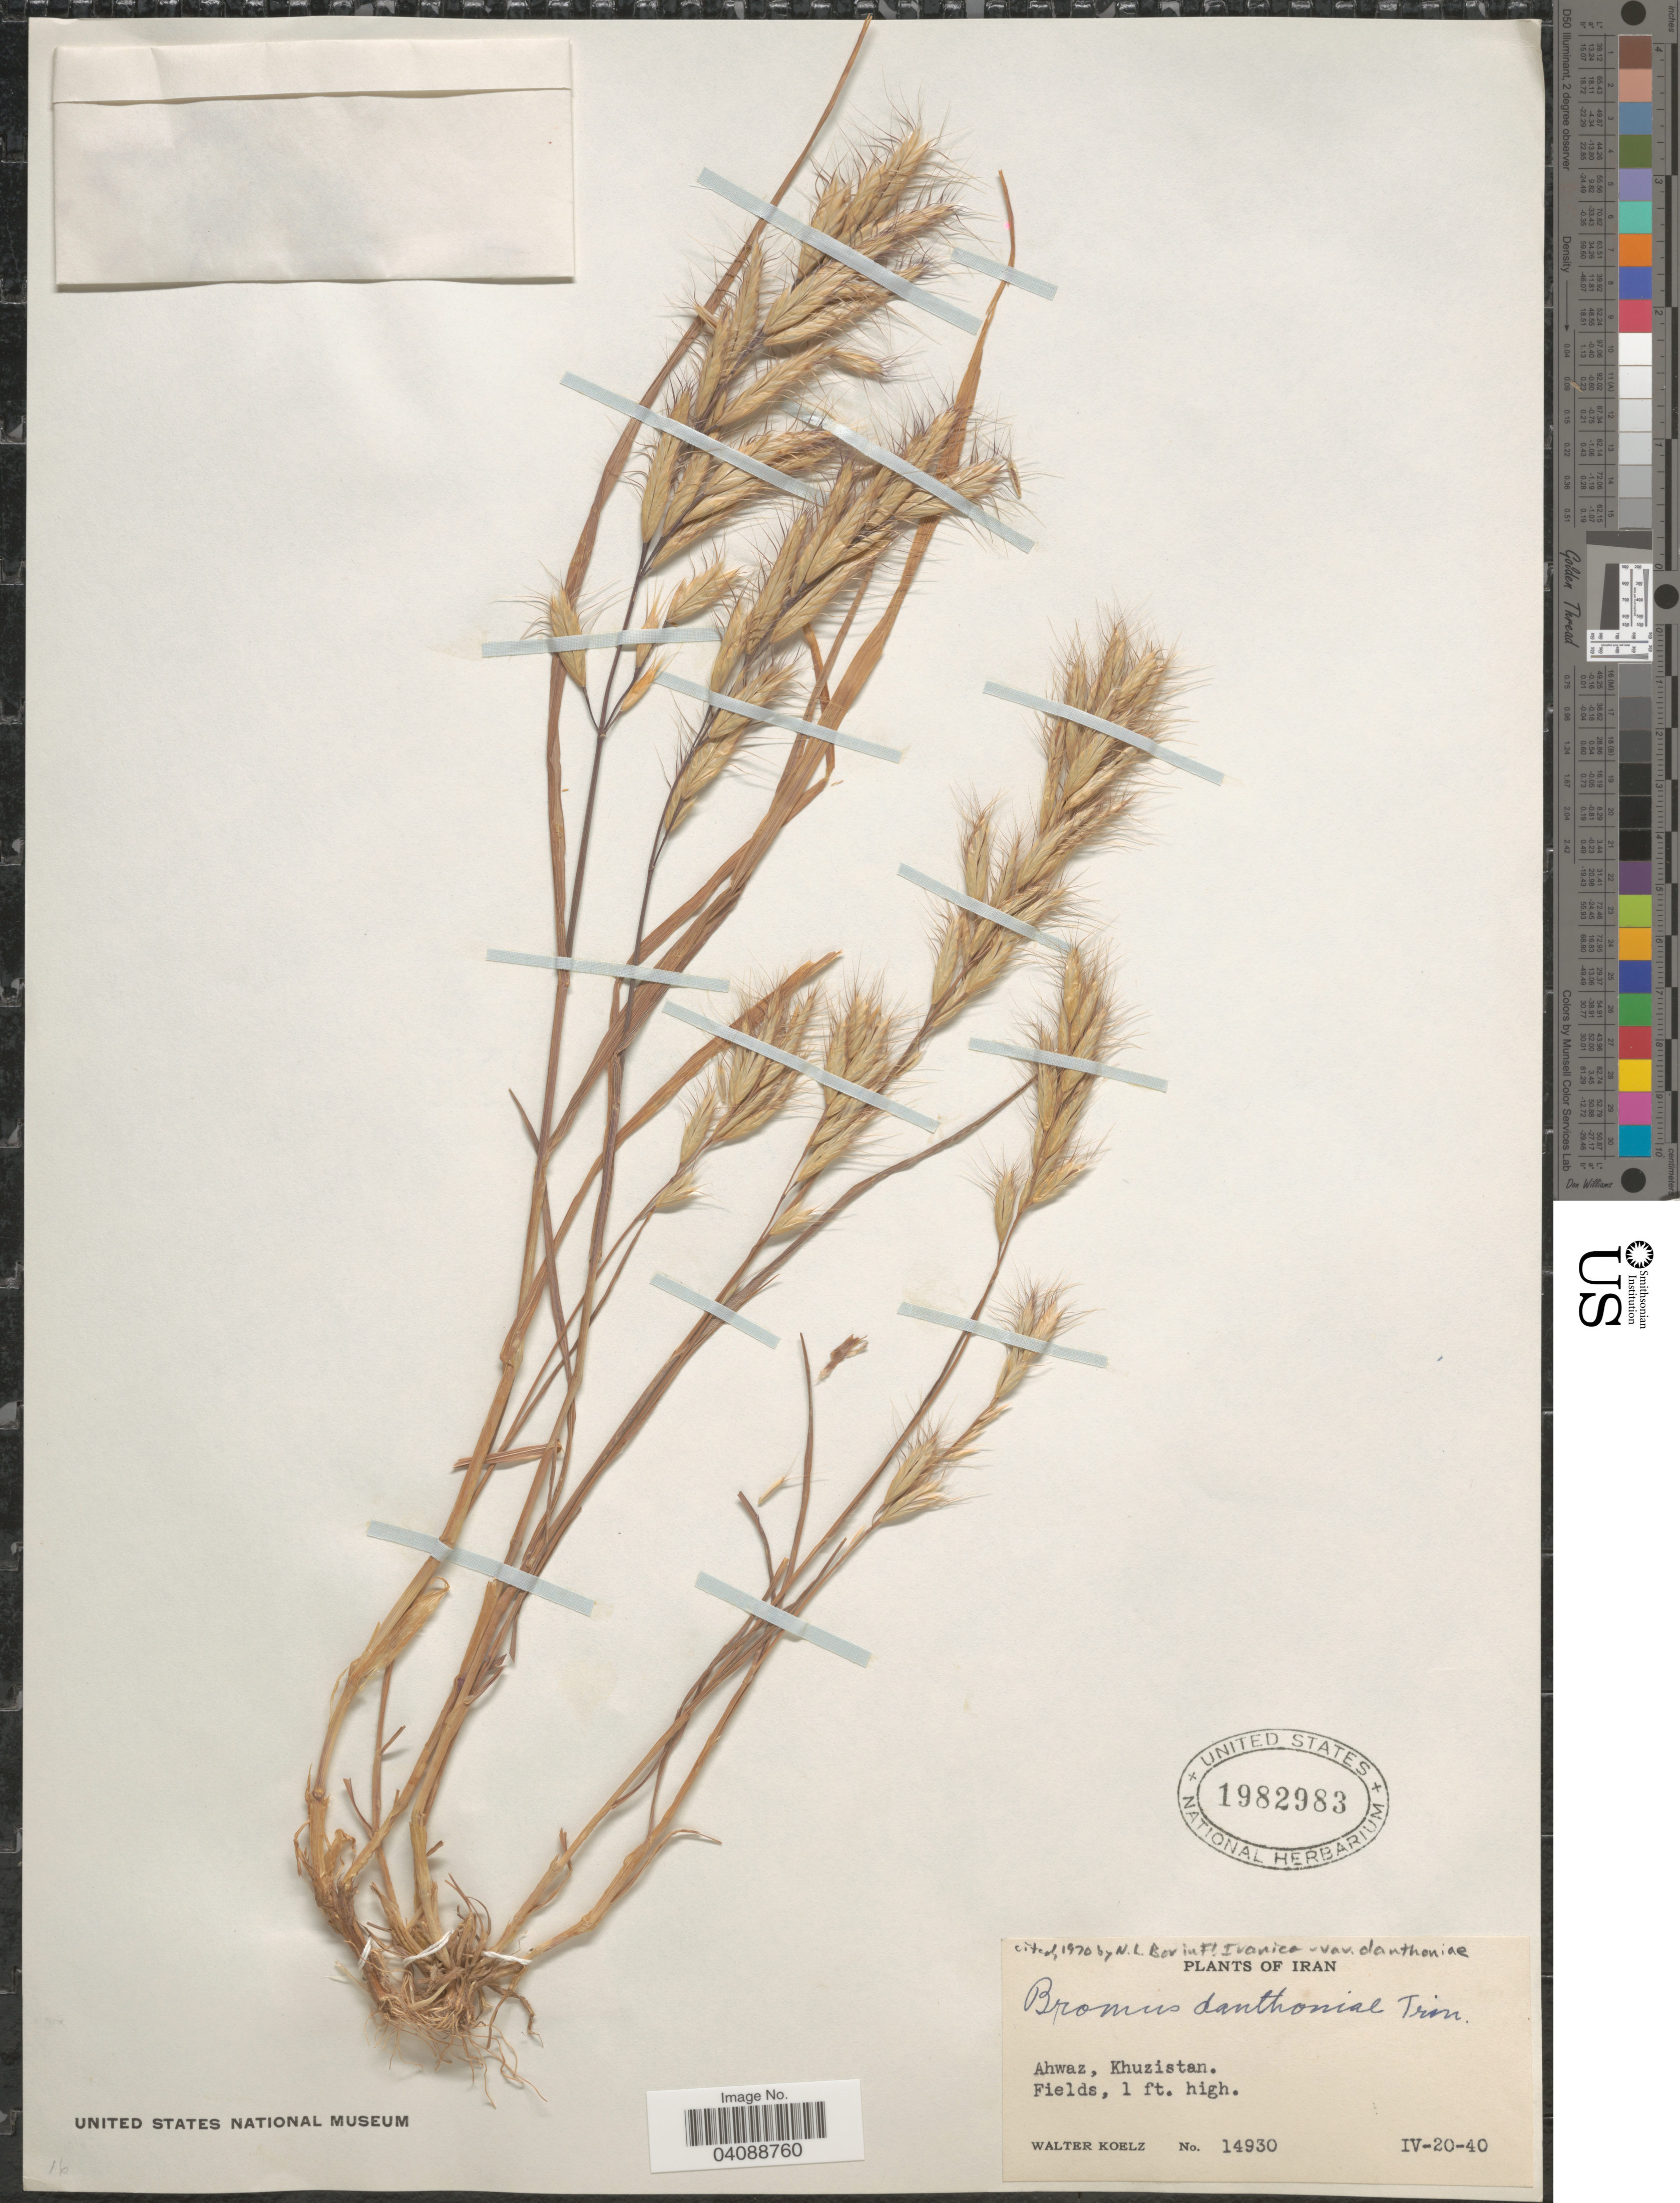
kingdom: Plantae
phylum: Tracheophyta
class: Liliopsida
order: Poales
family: Poaceae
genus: Bromus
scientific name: Bromus danthoniae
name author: Trin. ex C.A. Mey.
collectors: W. N. Koelz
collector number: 14930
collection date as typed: Transcribed d/m/y: 20/4/40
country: Iran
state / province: Khuzestan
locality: Ahwaz, Khuzistan.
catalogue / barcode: US 1982983